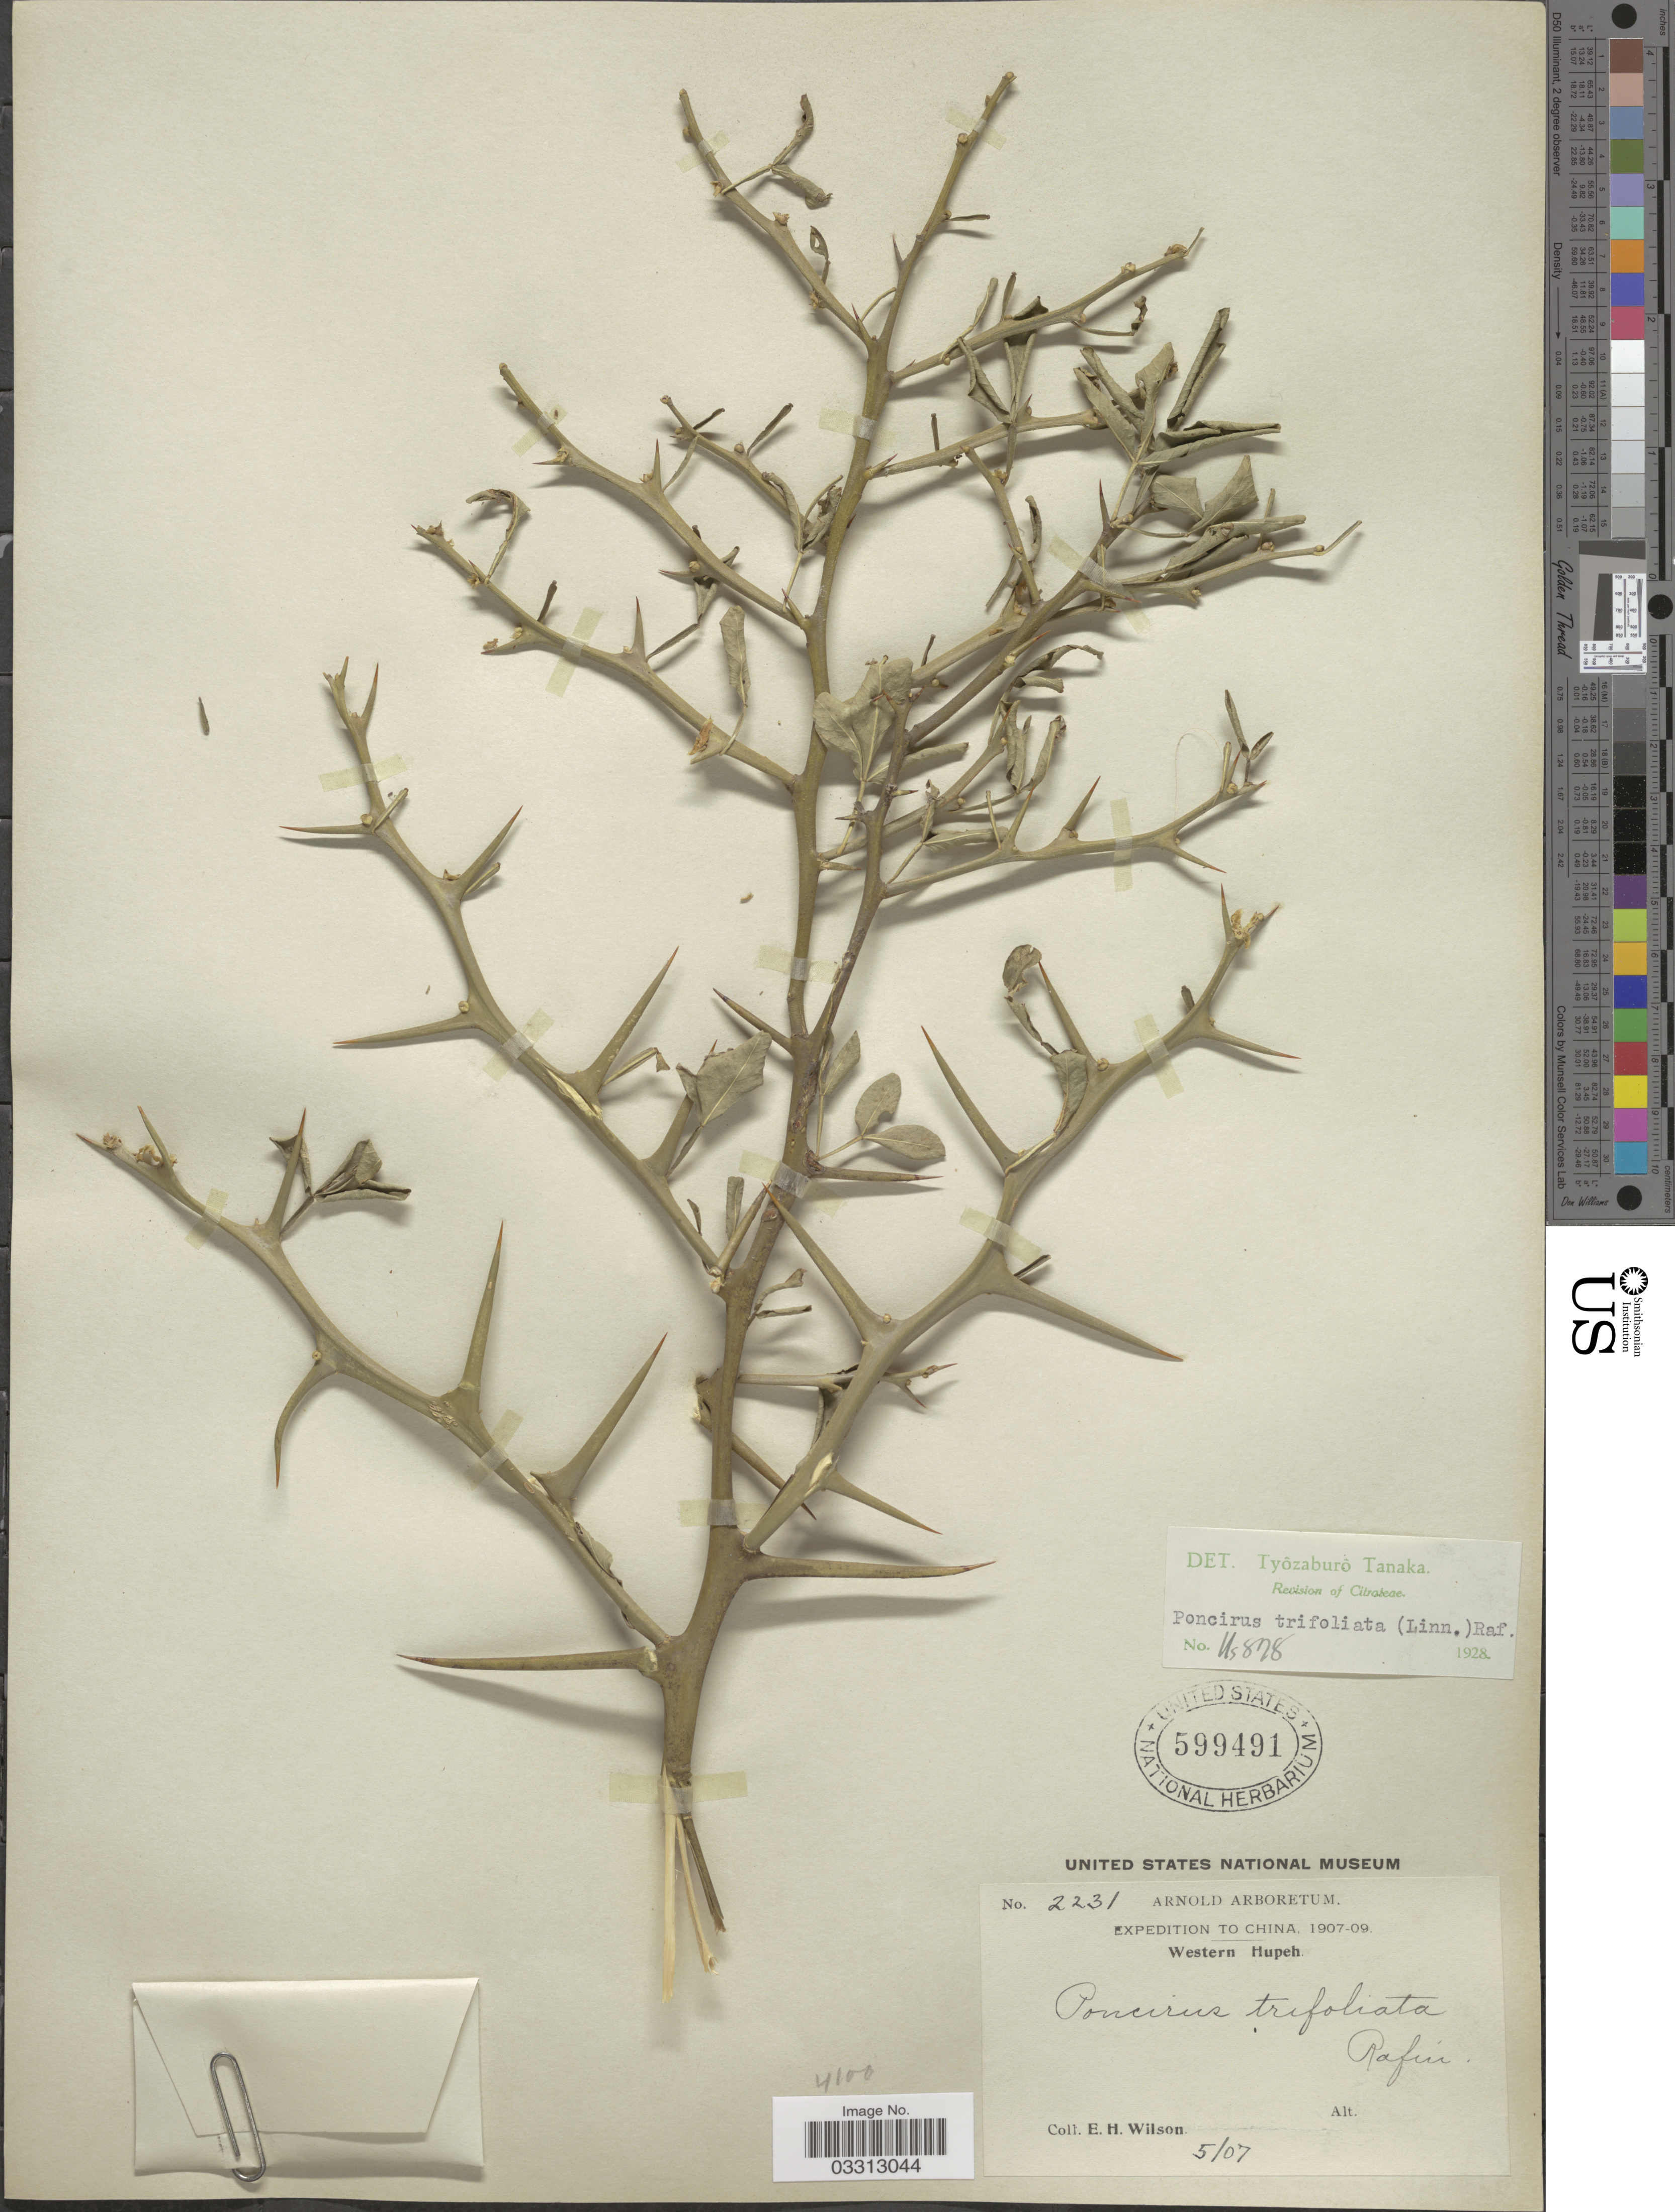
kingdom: Plantae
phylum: Tracheophyta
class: Magnoliopsida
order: Sapindales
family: Rutaceae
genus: Citrus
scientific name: Citrus trifoliata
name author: L.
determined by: Strong, Mark T., (BOT), Smithsonian Institution - National Museum of Natural History (UNITED STATES)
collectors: E. Wilson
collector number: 2231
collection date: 1907-05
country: China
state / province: Hubei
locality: Western Hupeh.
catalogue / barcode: US 599491